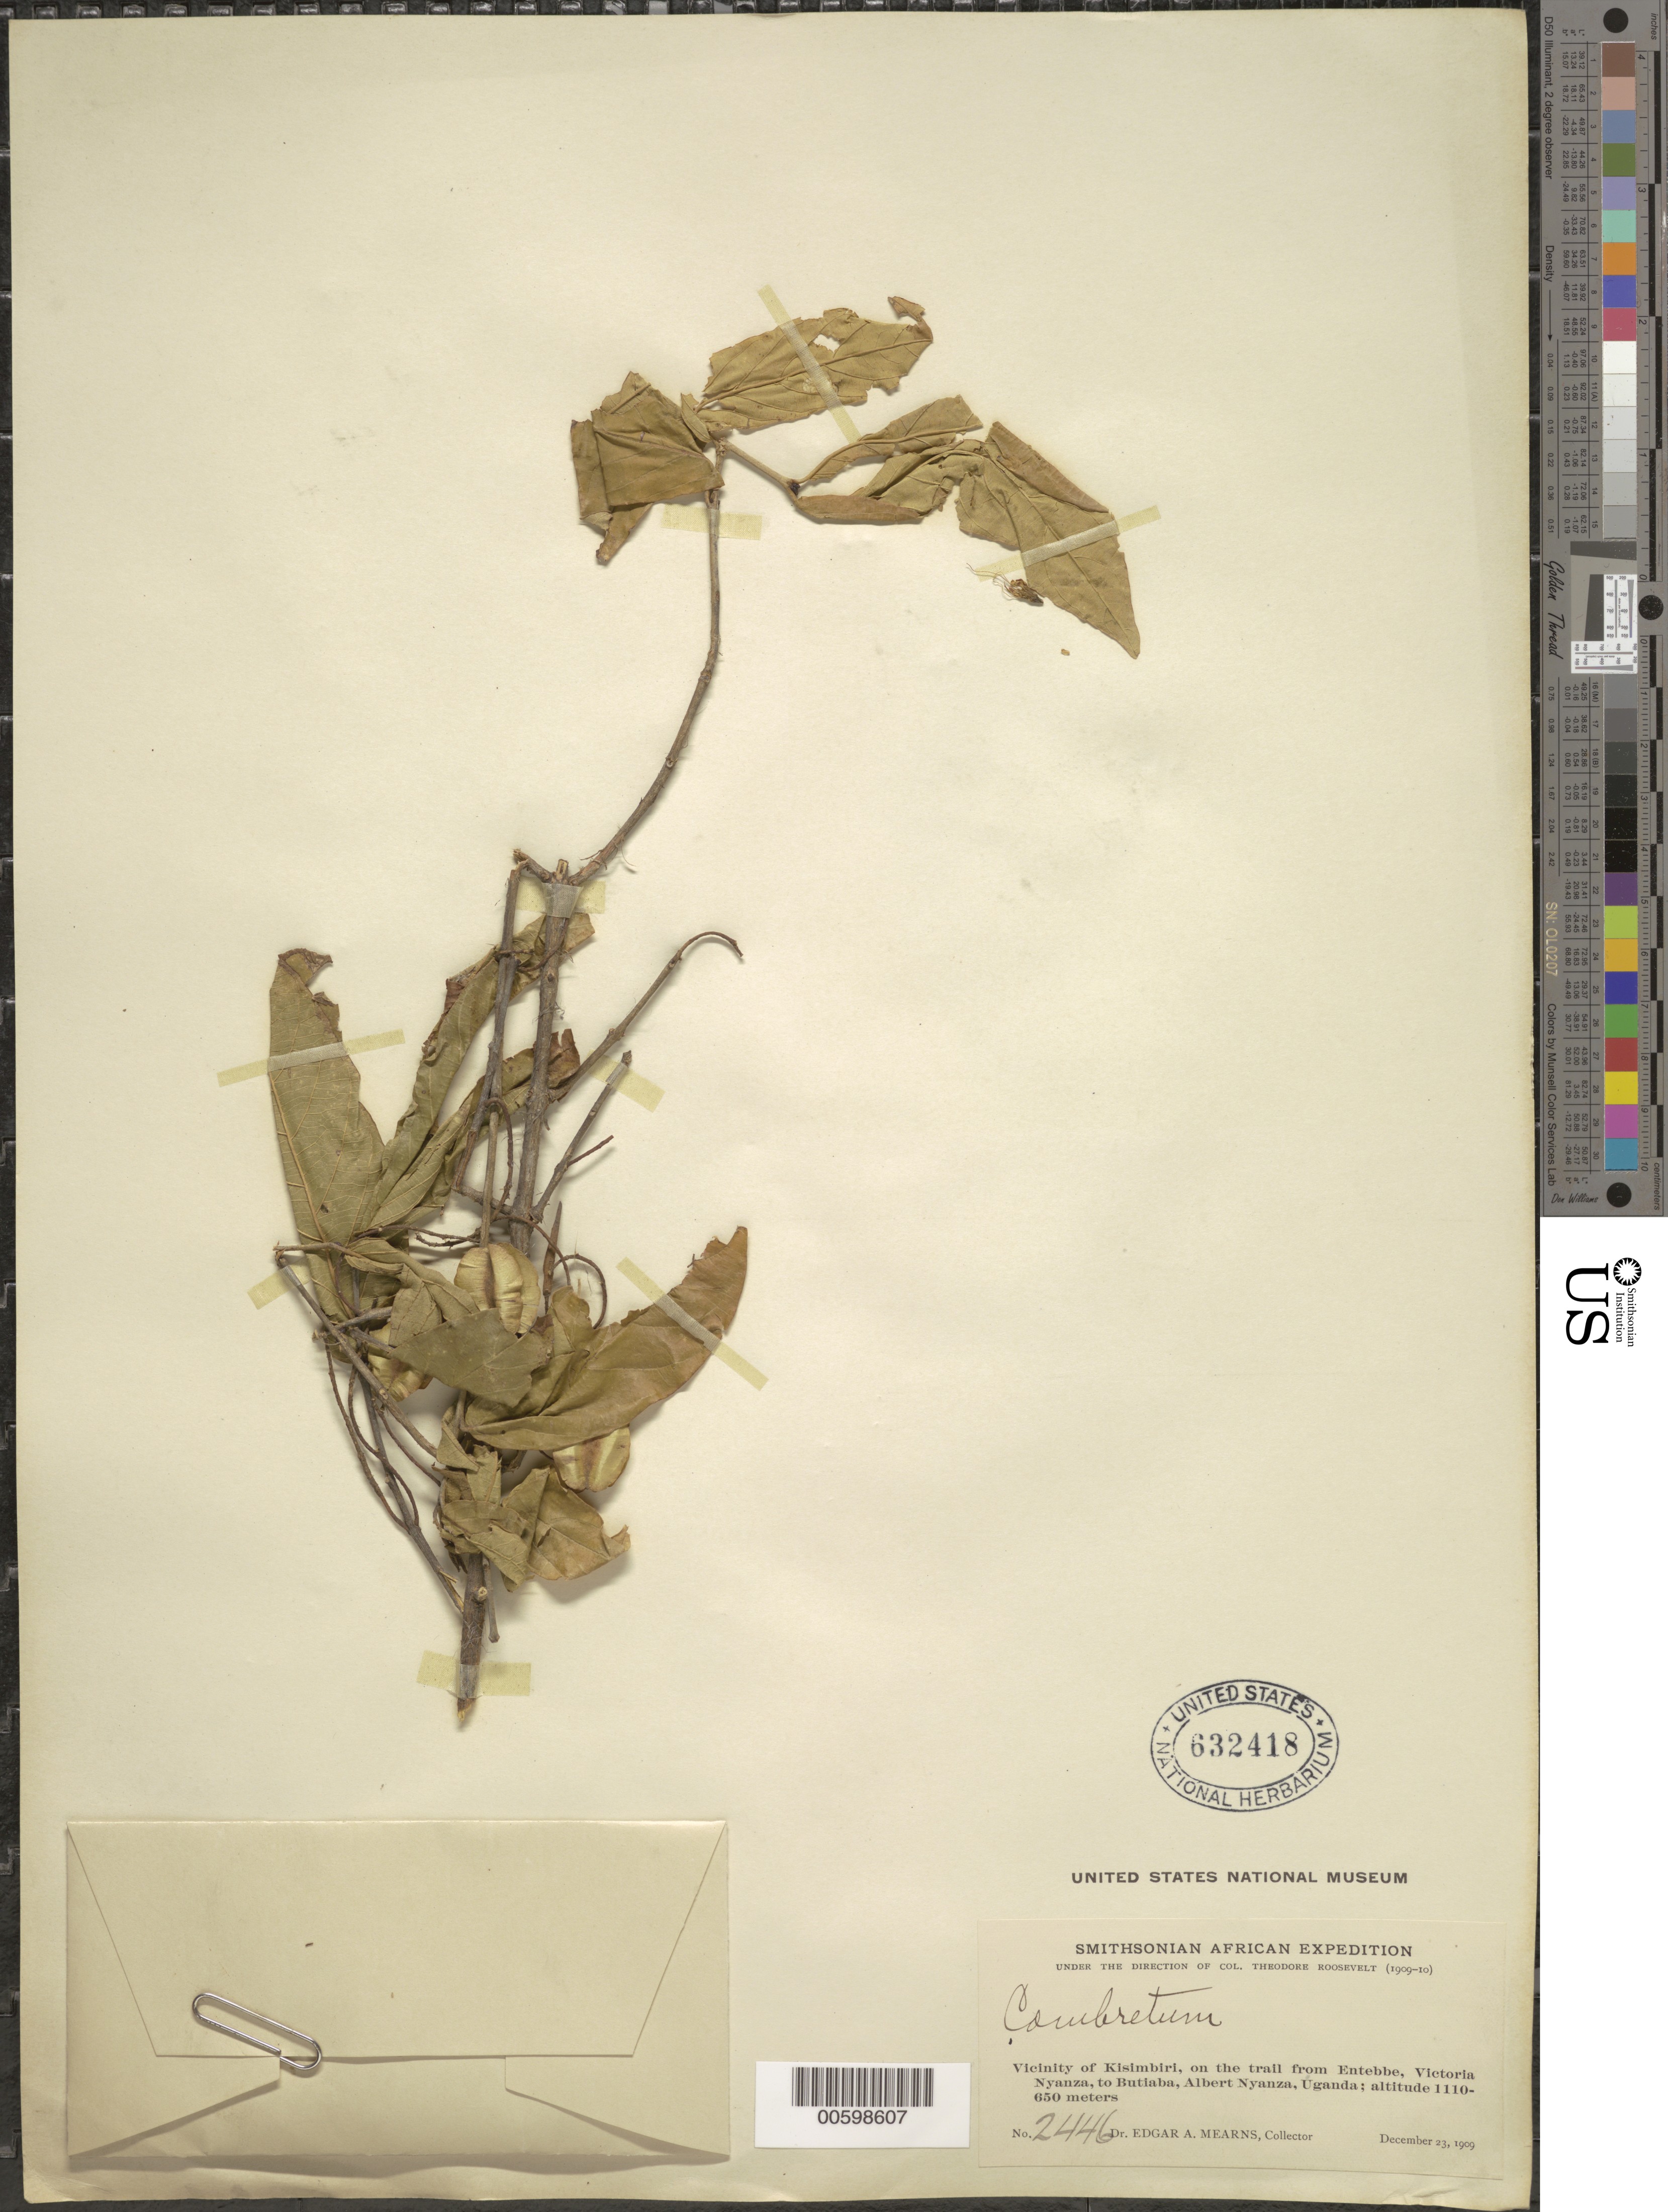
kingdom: Plantae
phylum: Tracheophyta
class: Magnoliopsida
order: Myrtales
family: Combretaceae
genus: Combretum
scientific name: Combretum sp.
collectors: E. A. Mearns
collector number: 2446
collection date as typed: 23 Dec 1909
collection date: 1909-12-23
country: Uganda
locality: Vicinity of Kisimbiri, on the trail from Entebbe, Victoria Nyanza, to Butiaba, Albert Nyanza, Uganda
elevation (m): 1110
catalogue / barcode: US 642418